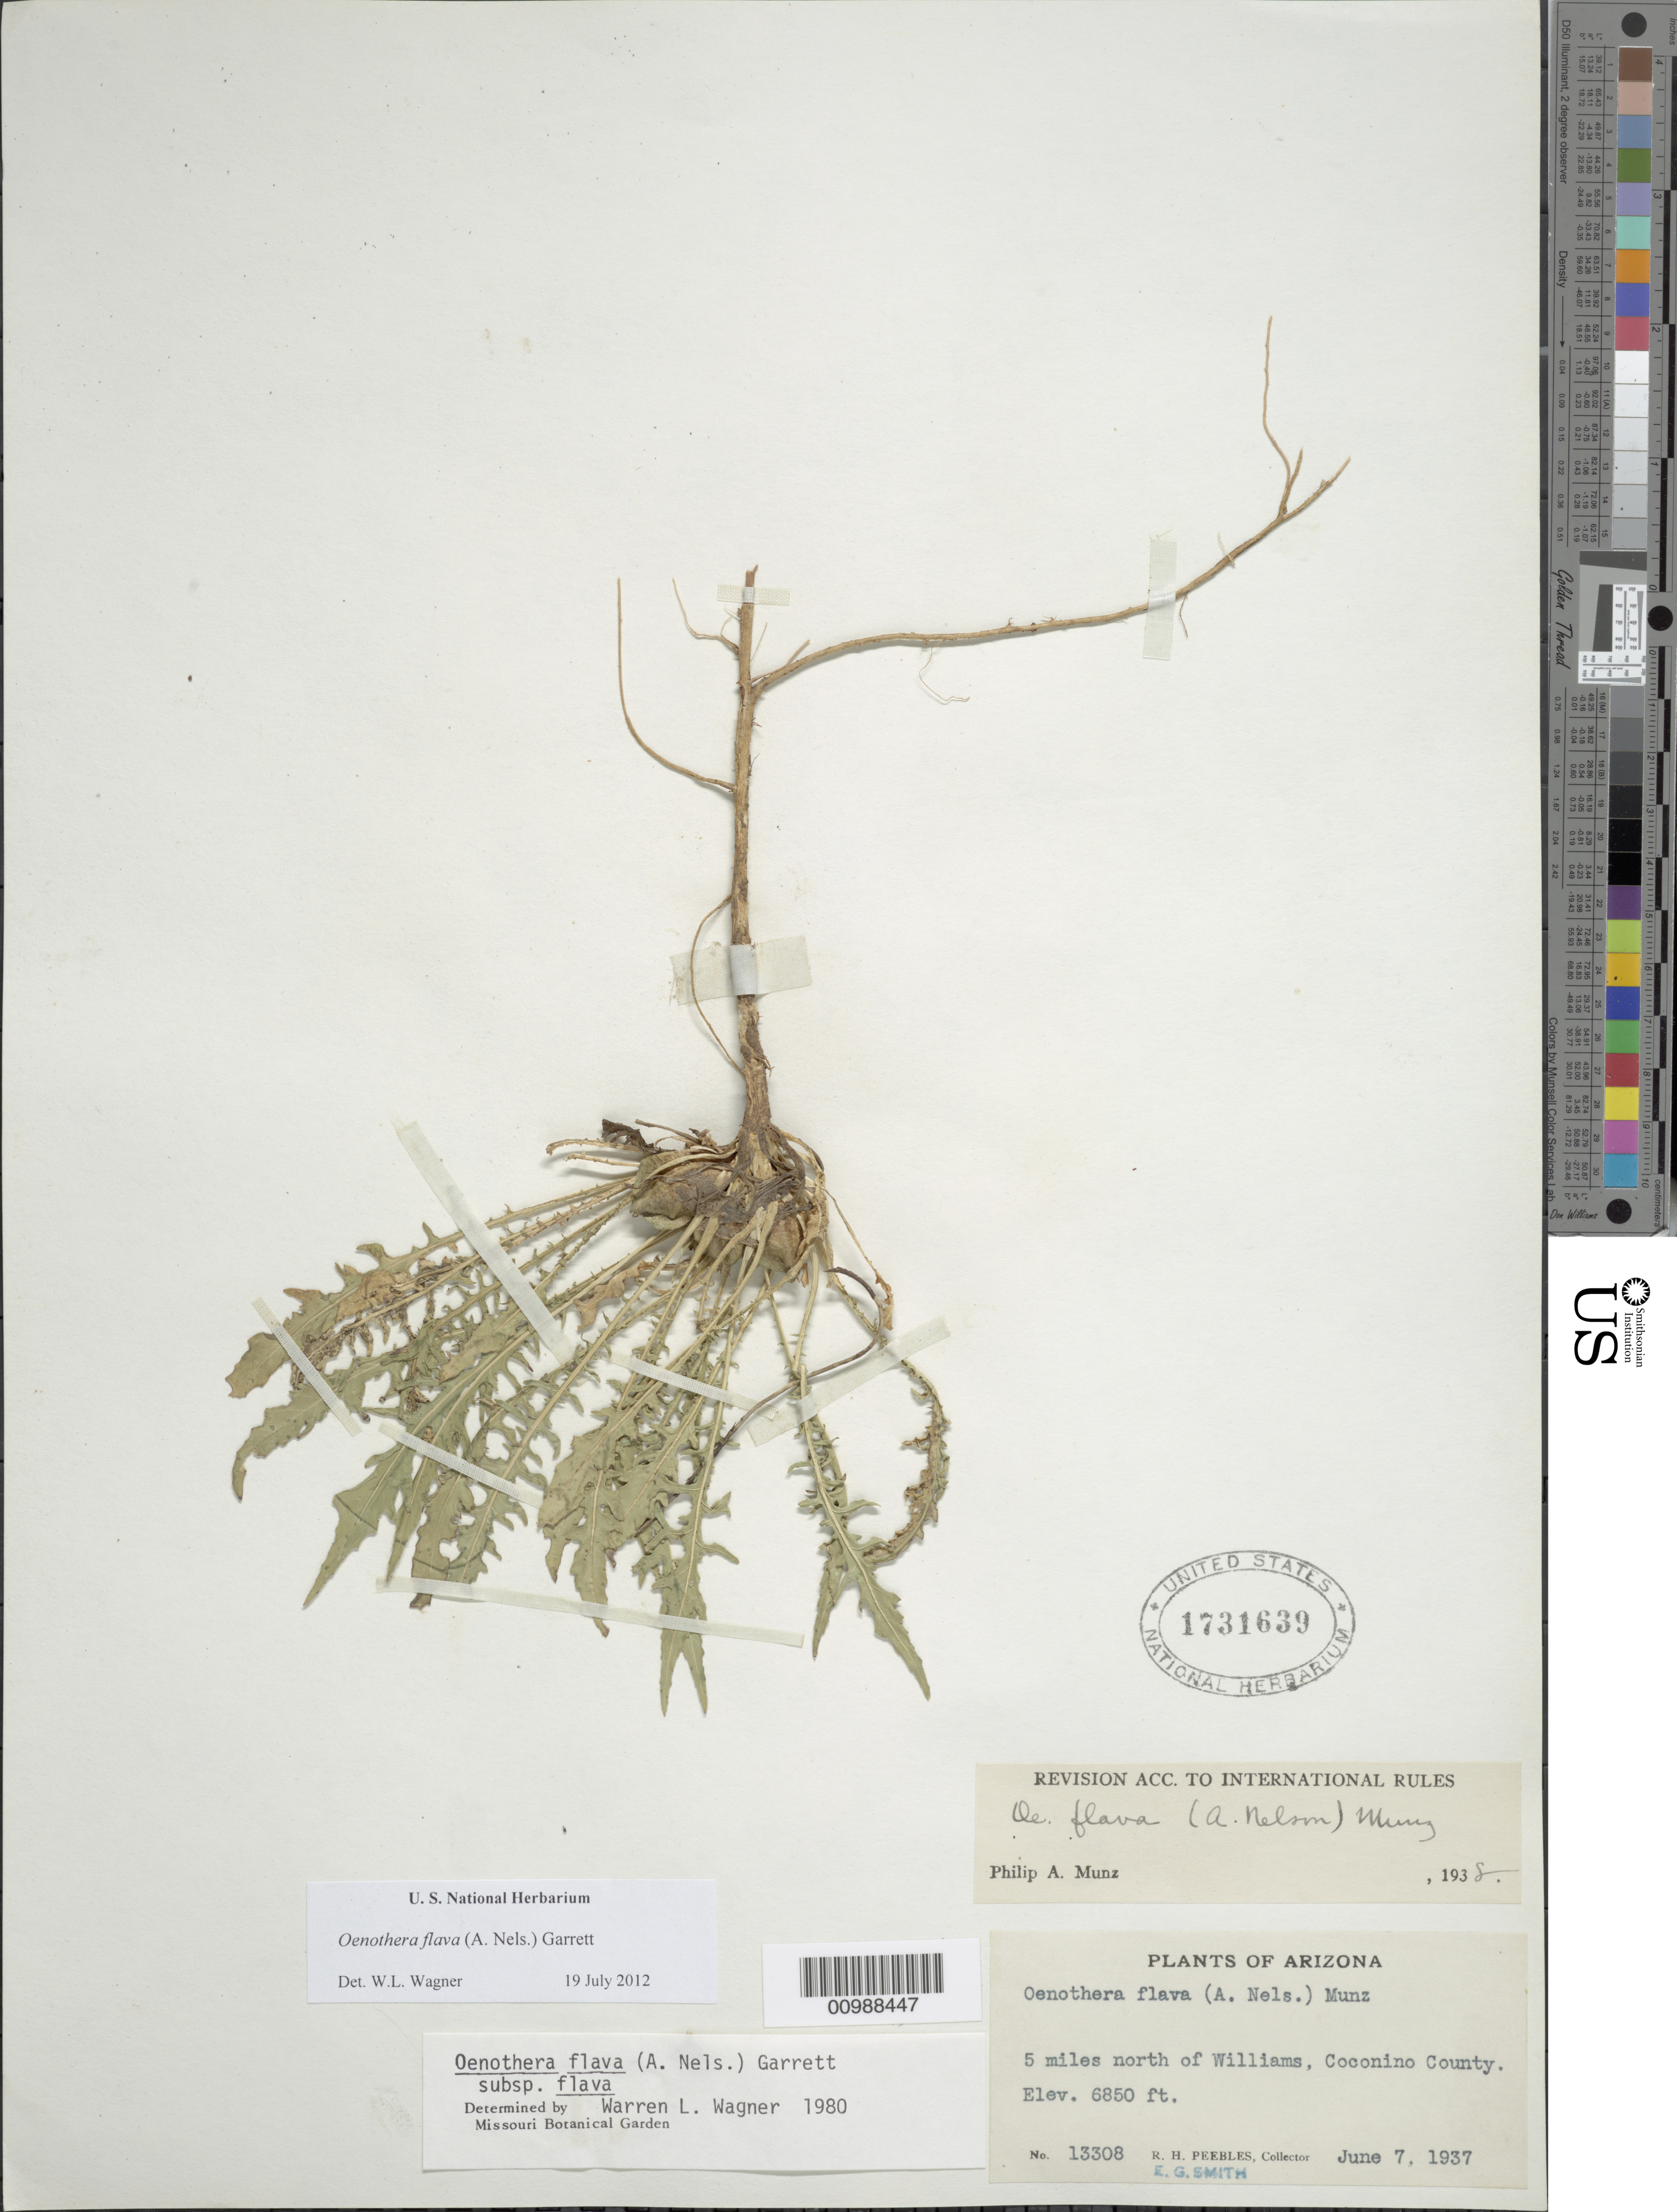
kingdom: Plantae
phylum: Tracheophyta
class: Magnoliopsida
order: Myrtales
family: Onagraceae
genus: Oenothera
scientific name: Oenothera flava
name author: (A. Nelson) Garrett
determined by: Wagner, W. L., (BOT), Smithsonian Institution - National Museum of Natural History (UNITED STATES)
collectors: R. H. Peebles & E. G. Smith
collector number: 13308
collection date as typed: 07 Jun 1937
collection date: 1937-06-07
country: United States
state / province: Arizona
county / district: Coconino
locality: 5 miles N of Williams.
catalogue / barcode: US 1731639